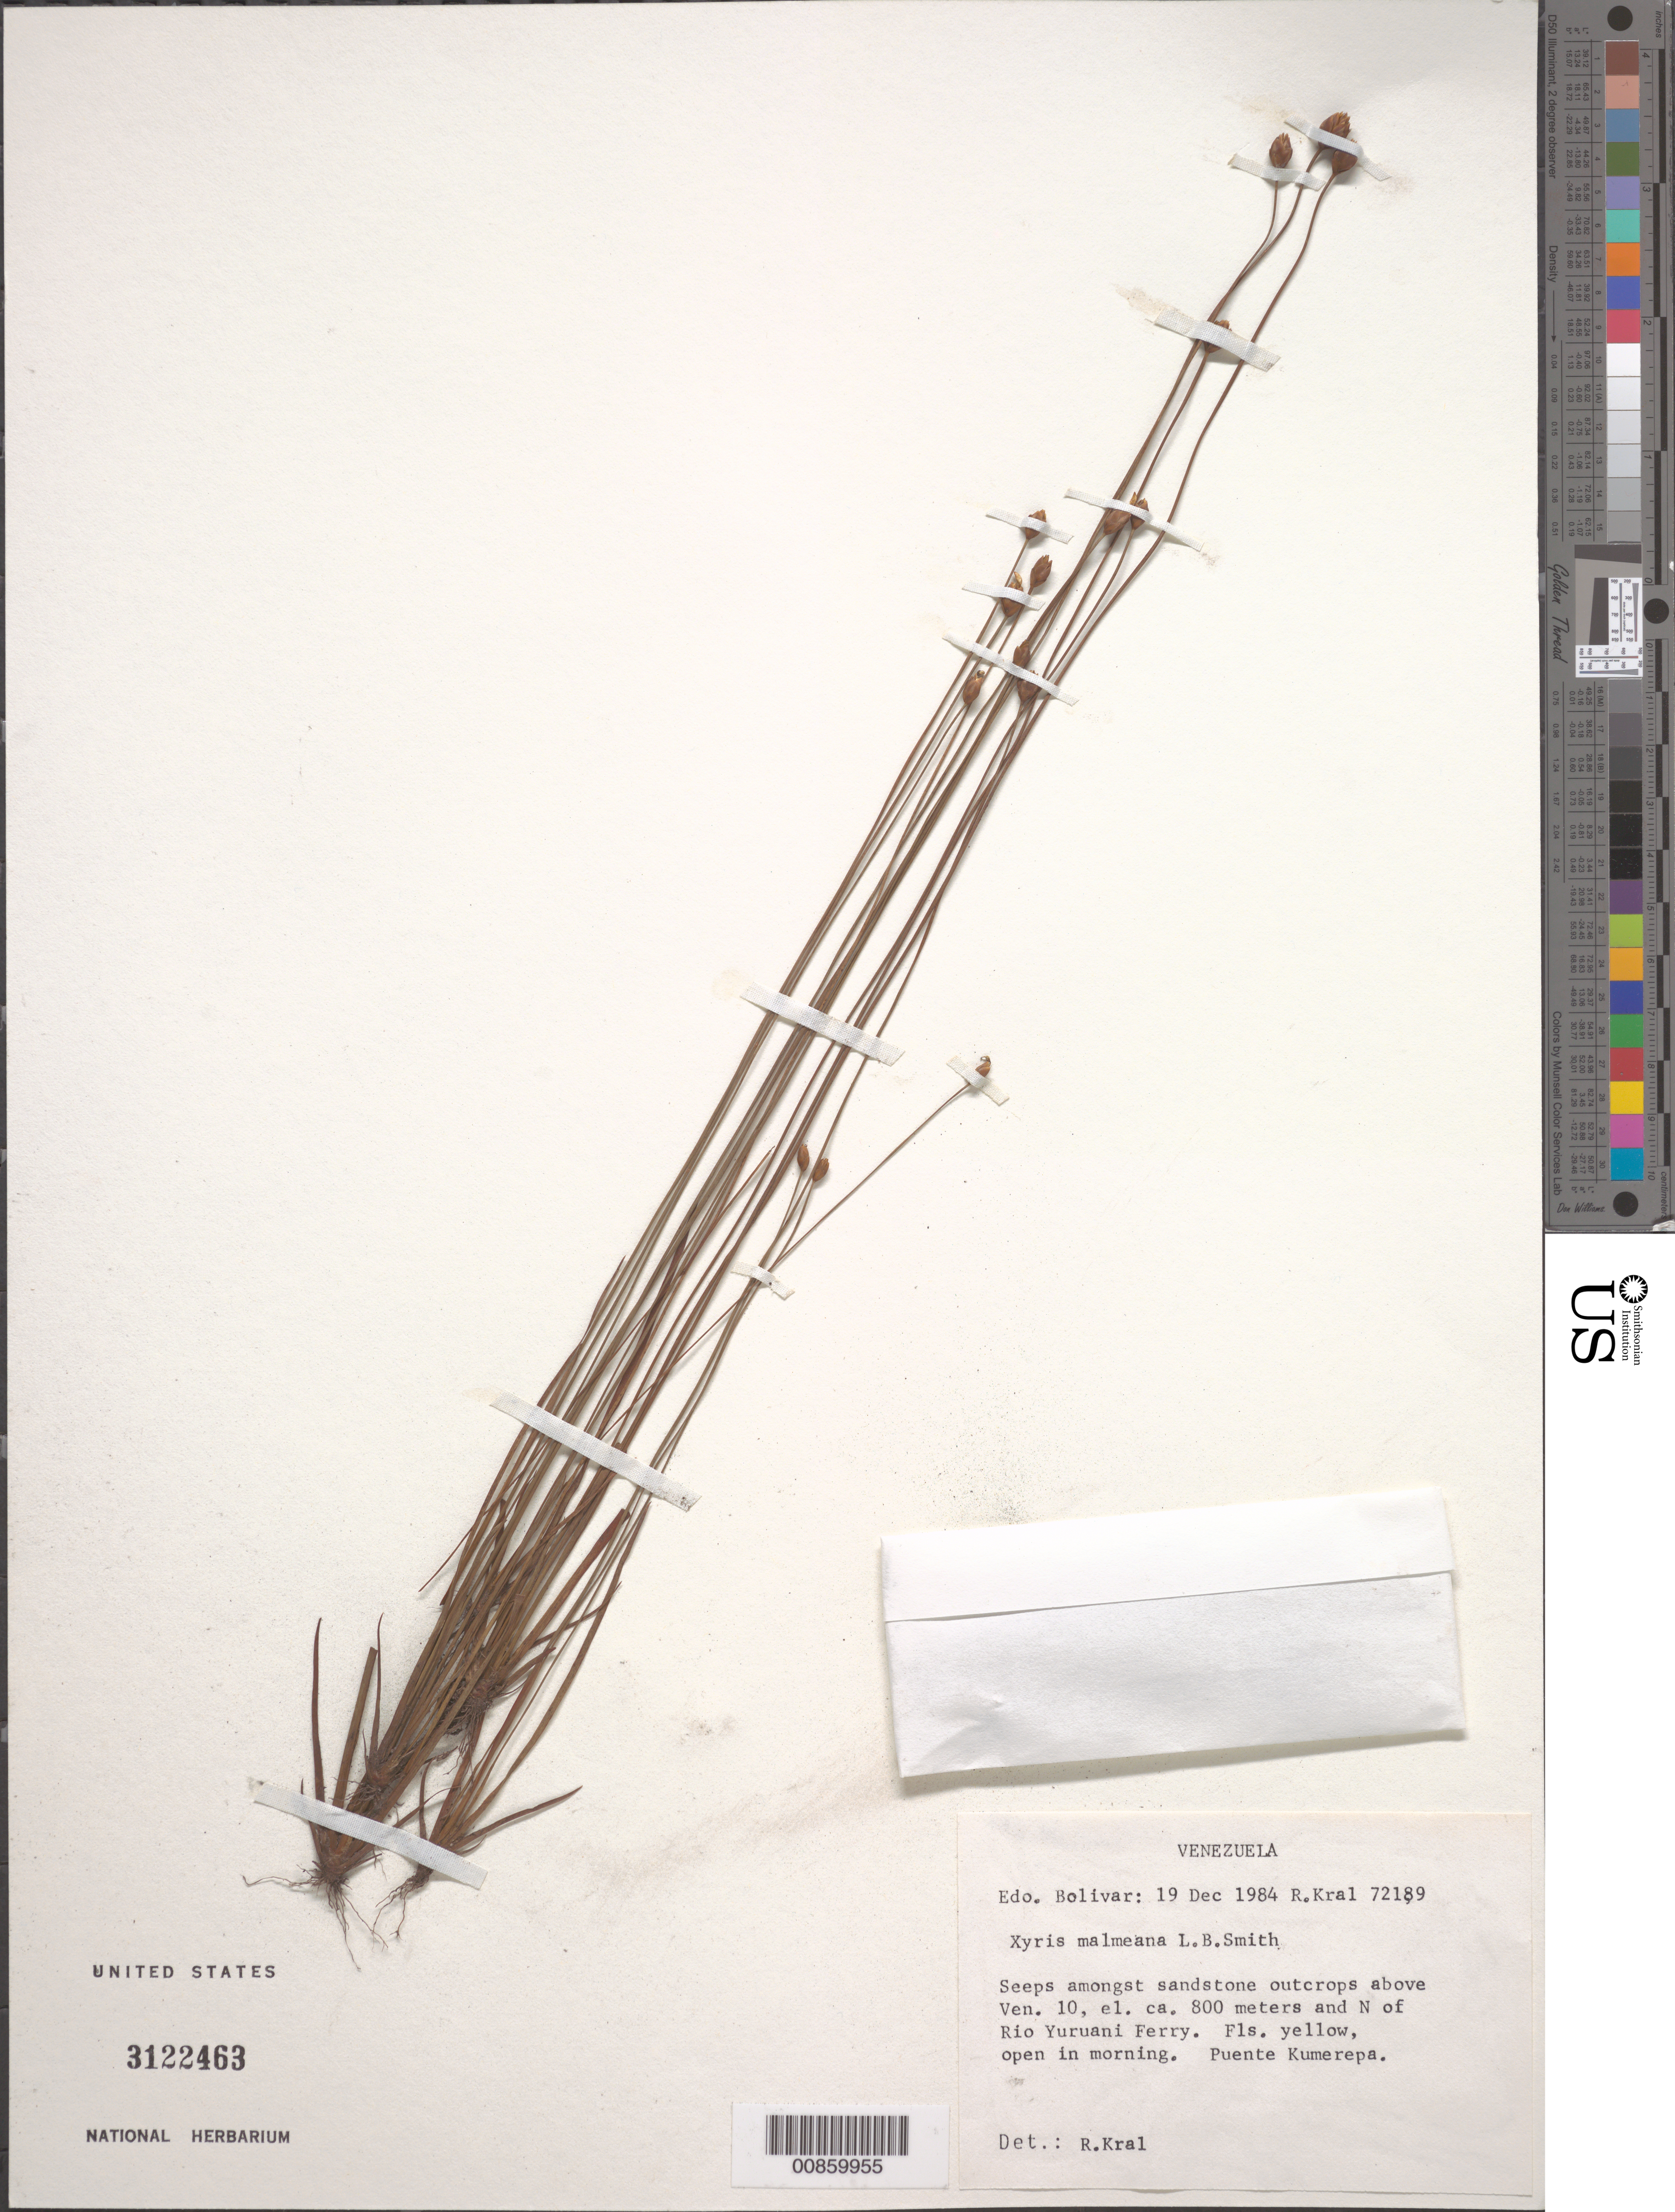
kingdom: Plantae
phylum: Tracheophyta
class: Liliopsida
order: Poales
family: Xyridaceae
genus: Xyris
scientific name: Xyris malmeana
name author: L.B. Sm.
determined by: Kral, Robert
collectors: R. Kral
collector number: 72189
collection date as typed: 19-Dec-84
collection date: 1984-12-19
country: Venezuela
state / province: Bolívar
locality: Ven. 10, N of Río Yuruani ferry; Puente Kumerepa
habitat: Seeps amongst sandstone outcrops.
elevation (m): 800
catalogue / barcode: US 3122463